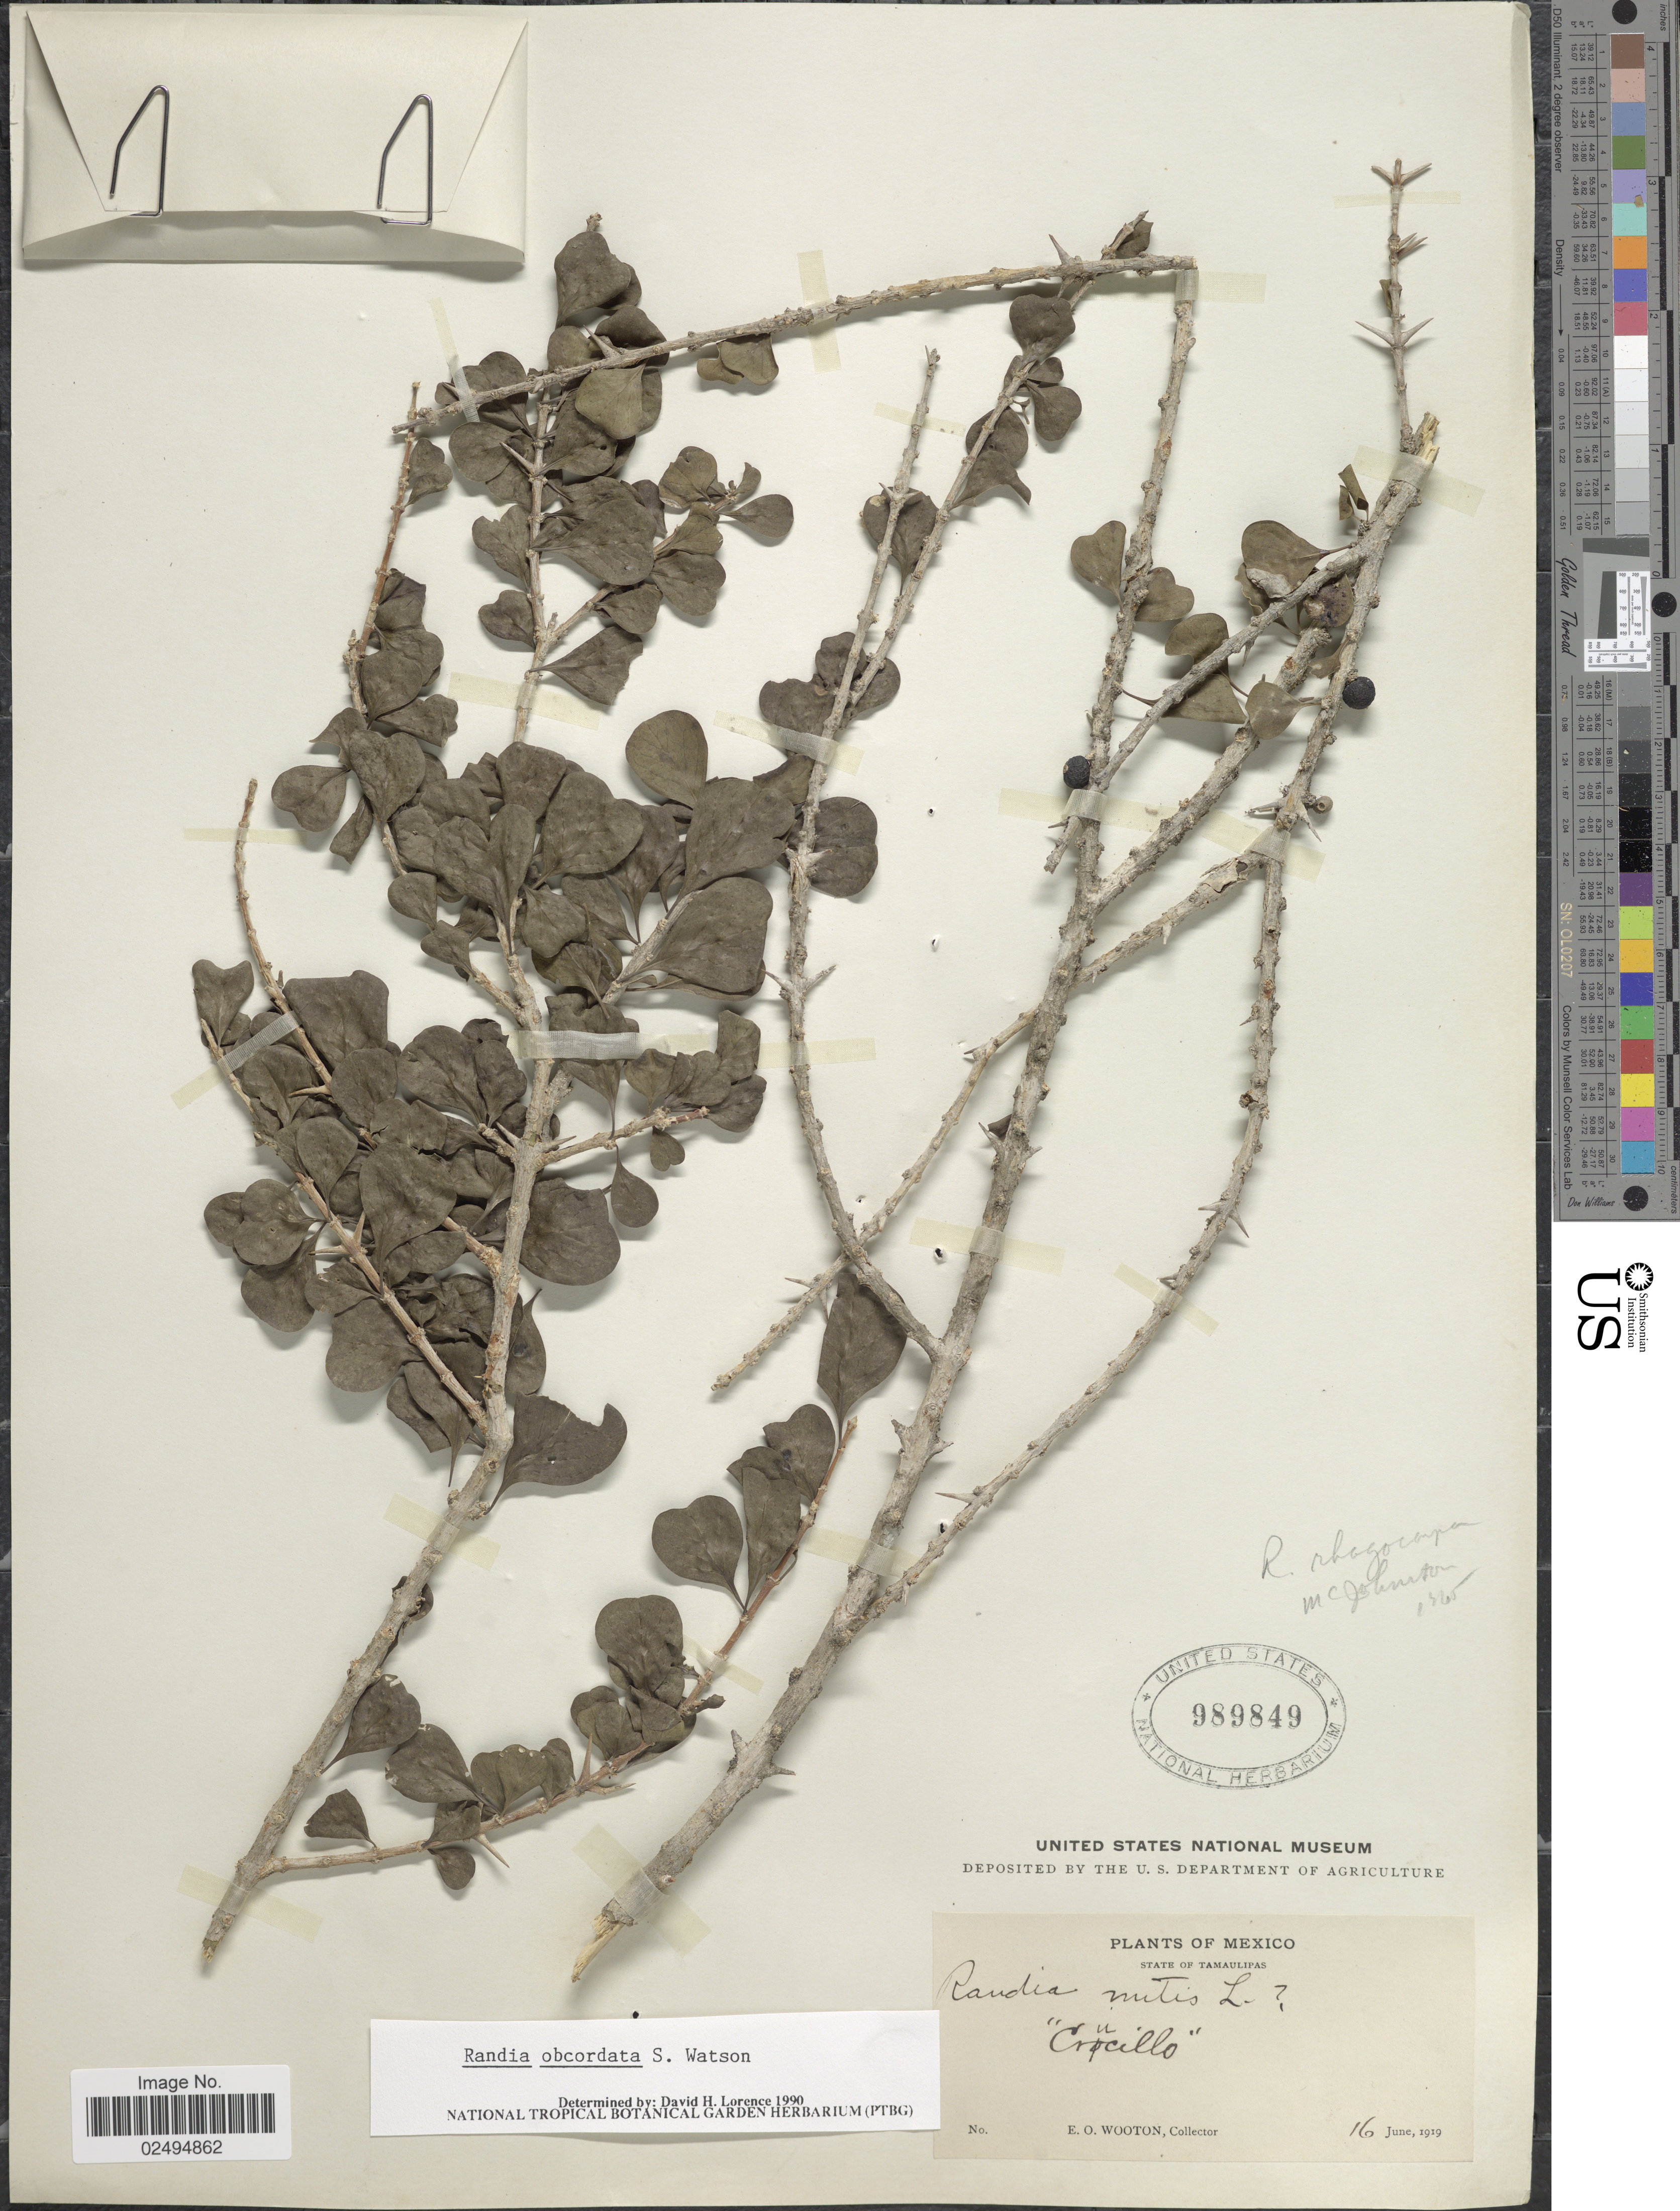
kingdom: Plantae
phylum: Tracheophyta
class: Magnoliopsida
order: Gentianales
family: Rubiaceae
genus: Randia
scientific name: Randia obcordata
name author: S. Watson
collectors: E. O. Wooton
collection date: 1919-06-16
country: Mexico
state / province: Tamaulipas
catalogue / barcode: US 989849